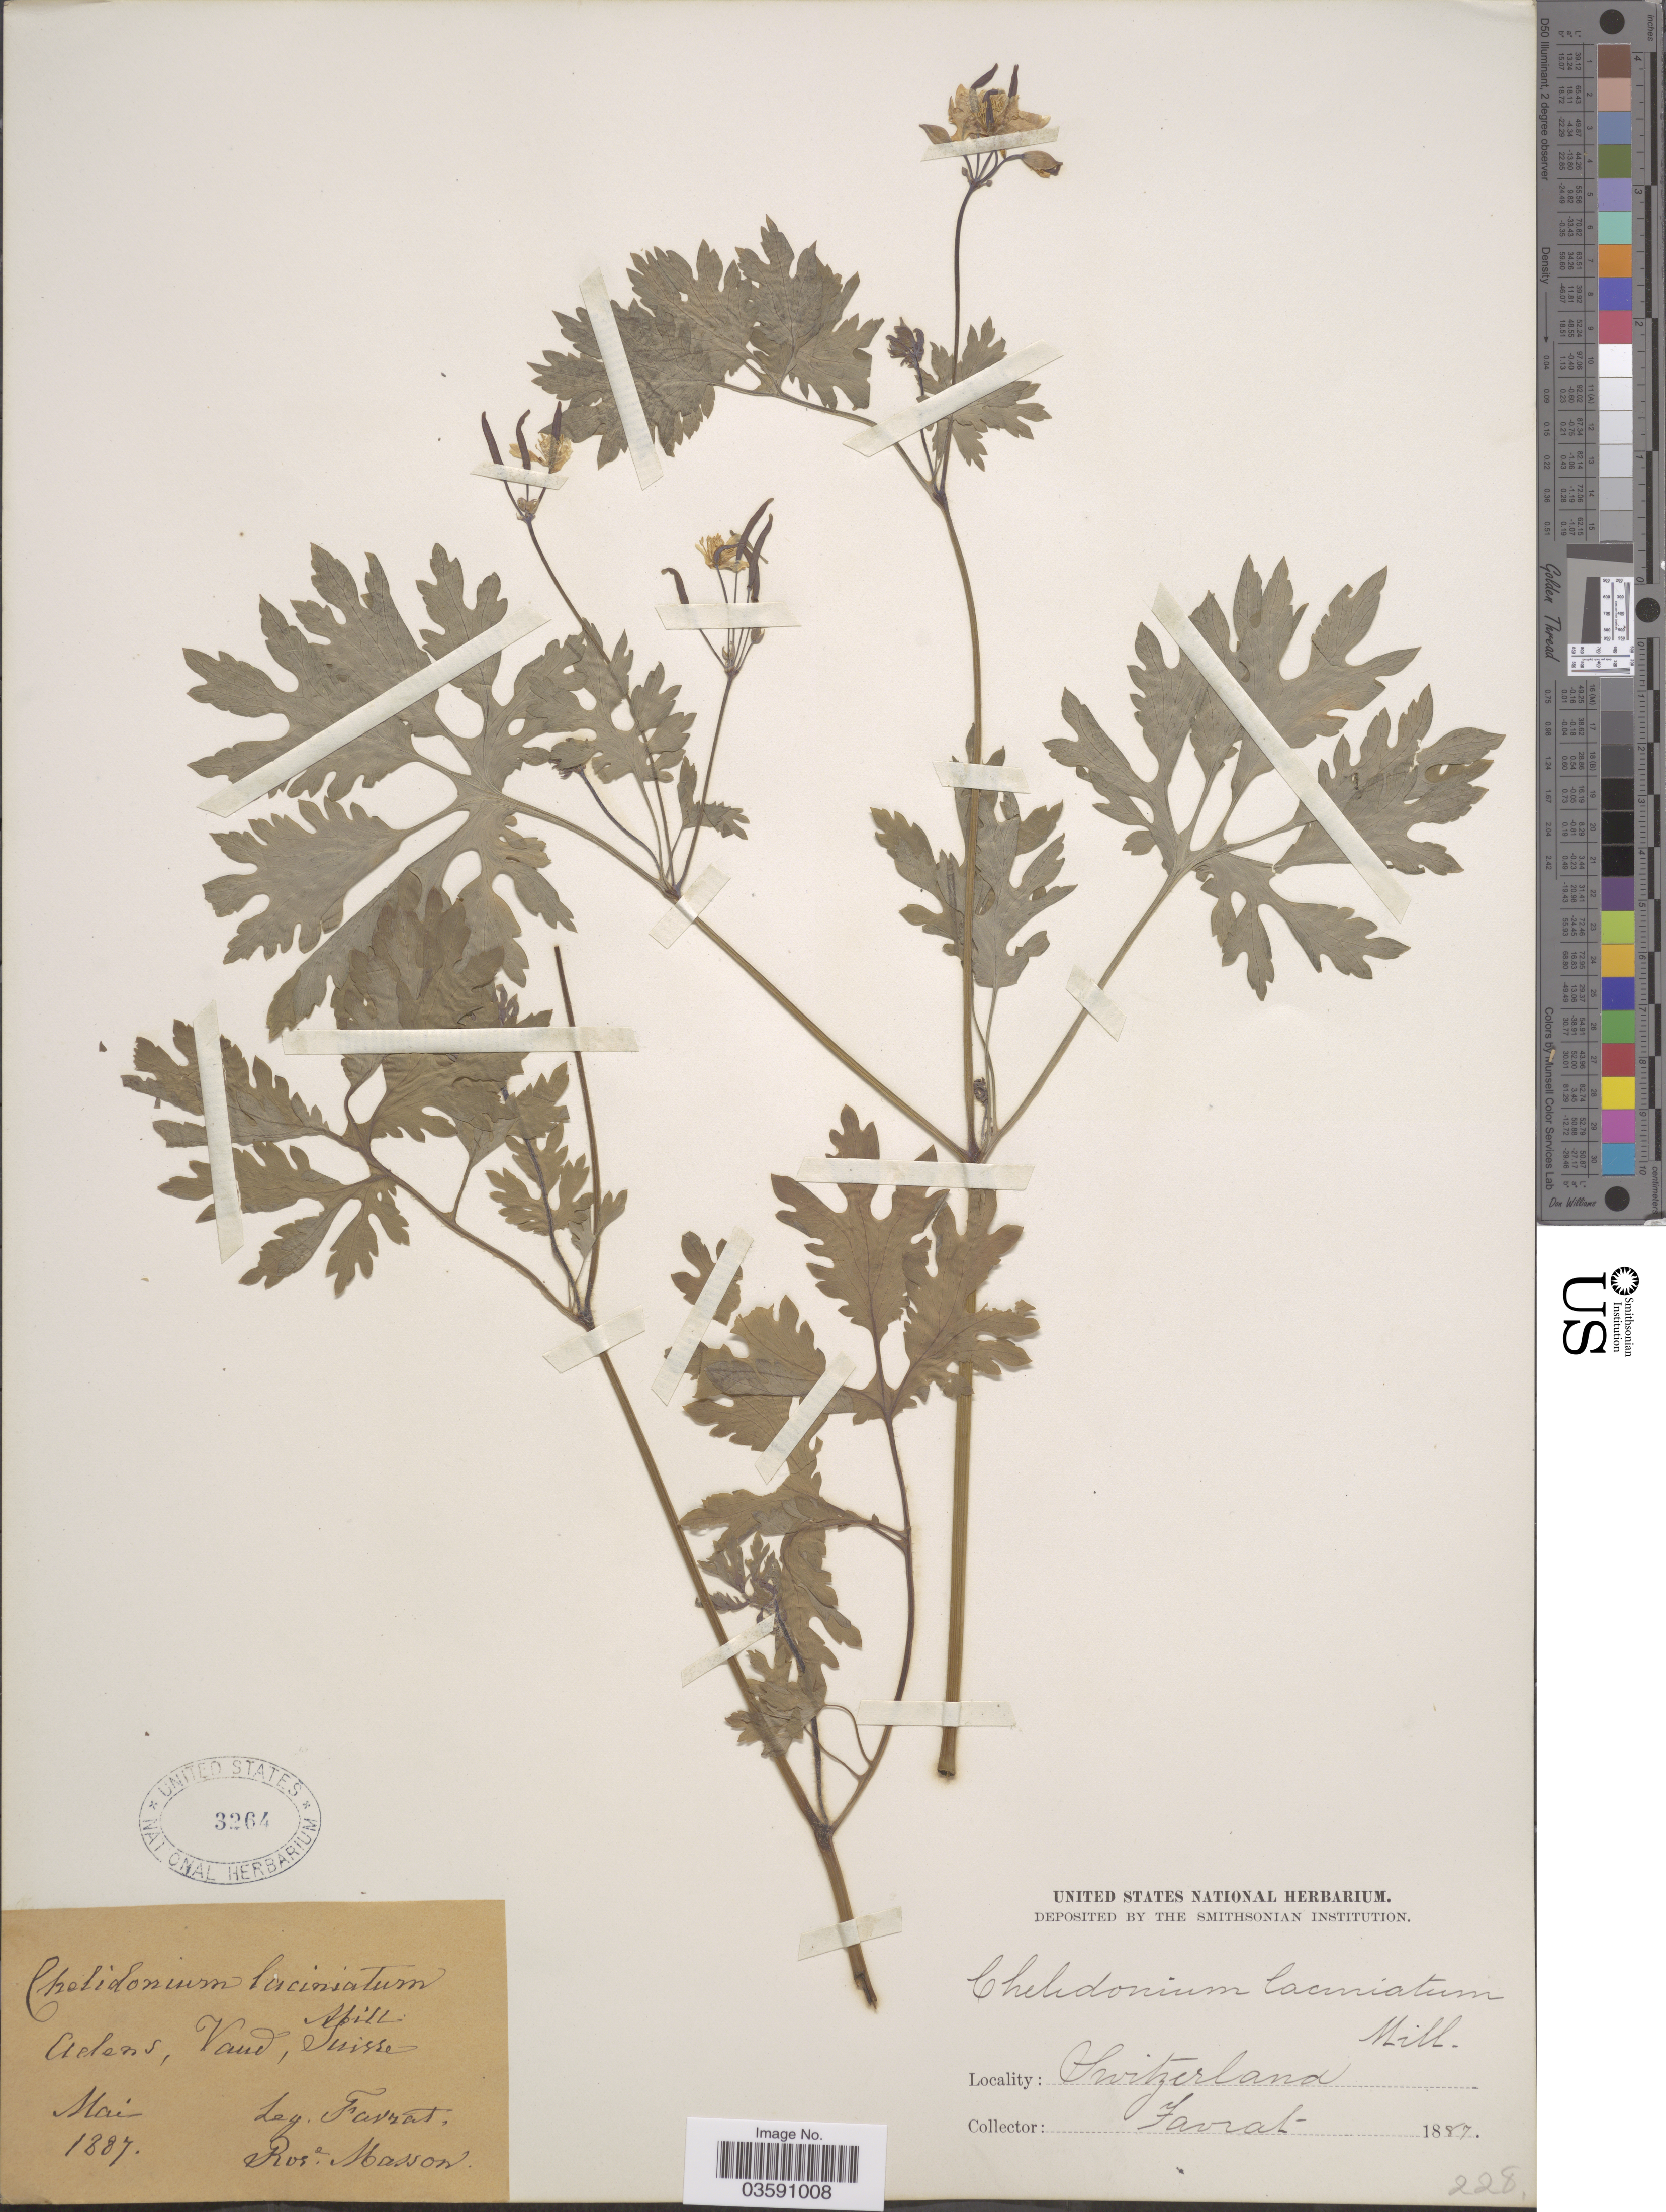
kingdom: Plantae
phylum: Tracheophyta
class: Magnoliopsida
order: Ranunculales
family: Papaveraceae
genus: Chelidonium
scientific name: Chelidonium laciniatum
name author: Mill.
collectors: L. Favrat & R. Masson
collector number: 228?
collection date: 1887-05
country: Switzerland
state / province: Vaud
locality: Aclens, Suisse.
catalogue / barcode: US 3264